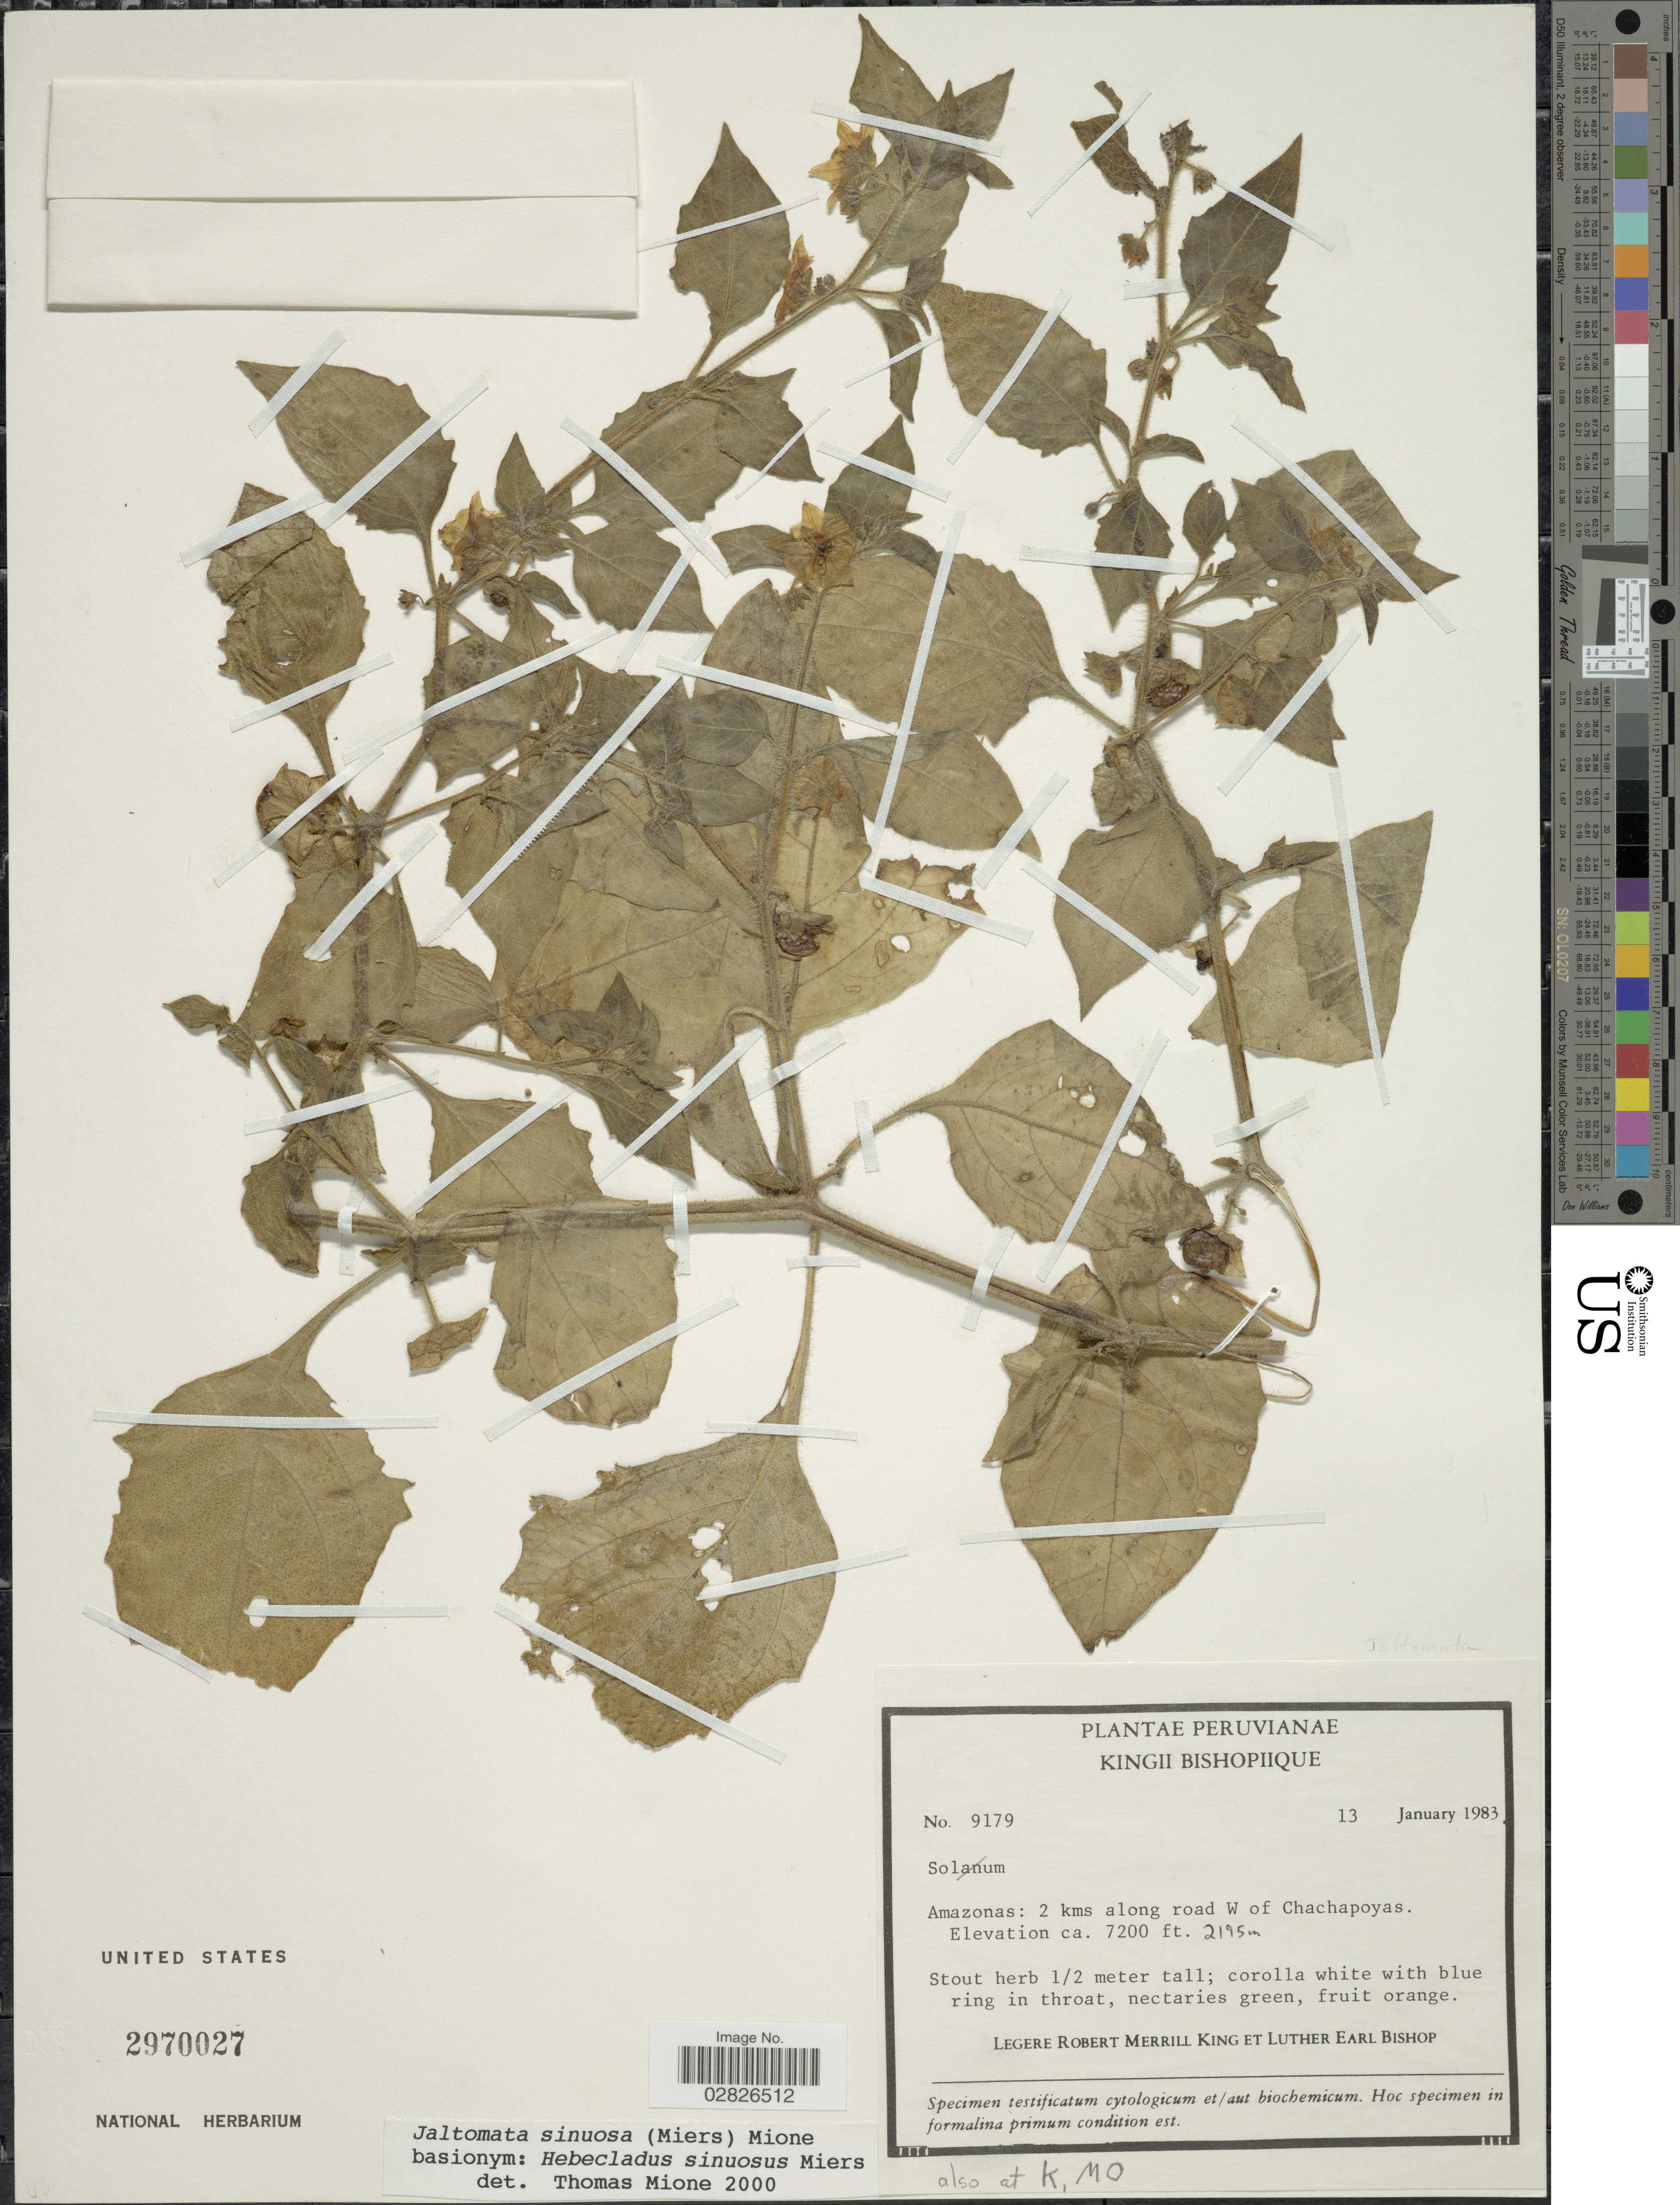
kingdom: Plantae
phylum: Tracheophyta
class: Magnoliopsida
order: Solanales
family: Solanaceae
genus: Jaltomata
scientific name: Jaltomata sinuosa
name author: (Miers) Mione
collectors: R. M. King & L. E. Bishop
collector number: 9179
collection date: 1983-01-13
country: Peru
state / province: Amazonas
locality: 2 kms along road W of Chachapoyas.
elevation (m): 2195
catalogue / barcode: US 2970027